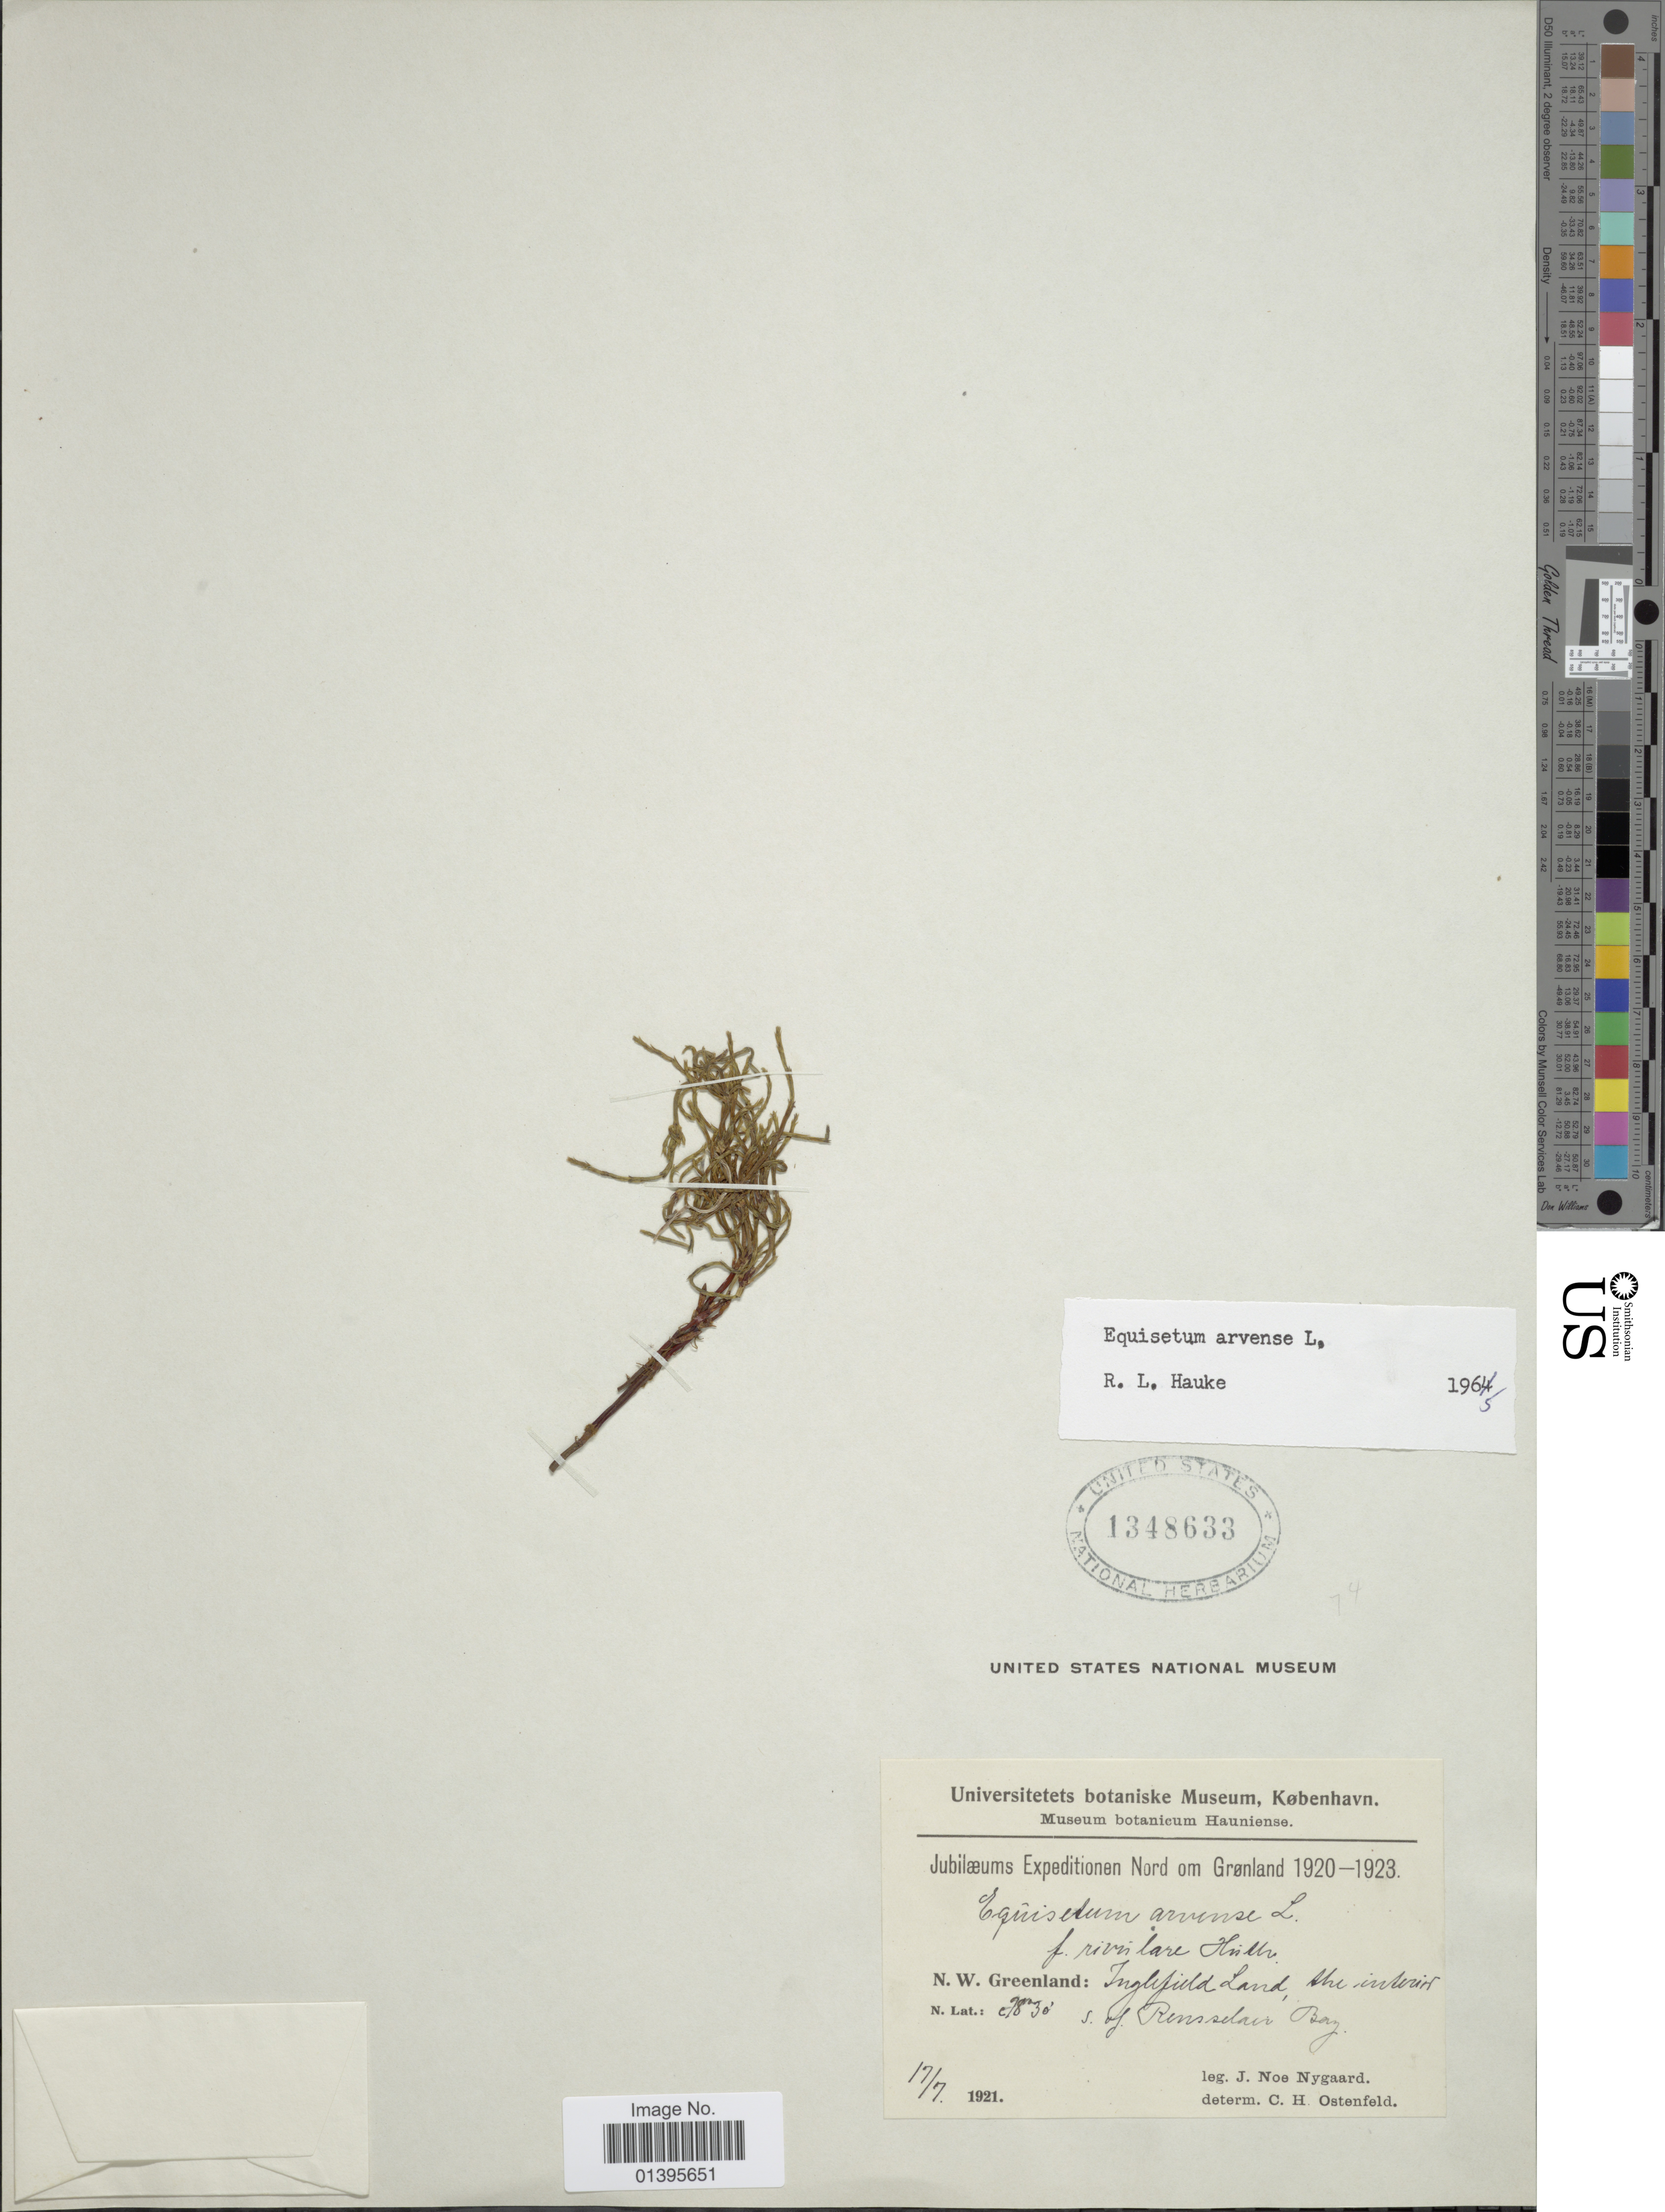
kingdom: Plantae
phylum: Tracheophyta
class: Polypodiopsida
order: Equisetales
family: Equisetaceae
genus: Equisetum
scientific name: Equisetum arvense f. rivulare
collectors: J. Nygaard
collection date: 1921-07-17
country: Greenland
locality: N.W. Greenland: Inglefield Land, the interior S. of Rensselaer Bay.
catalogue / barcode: US 1348633